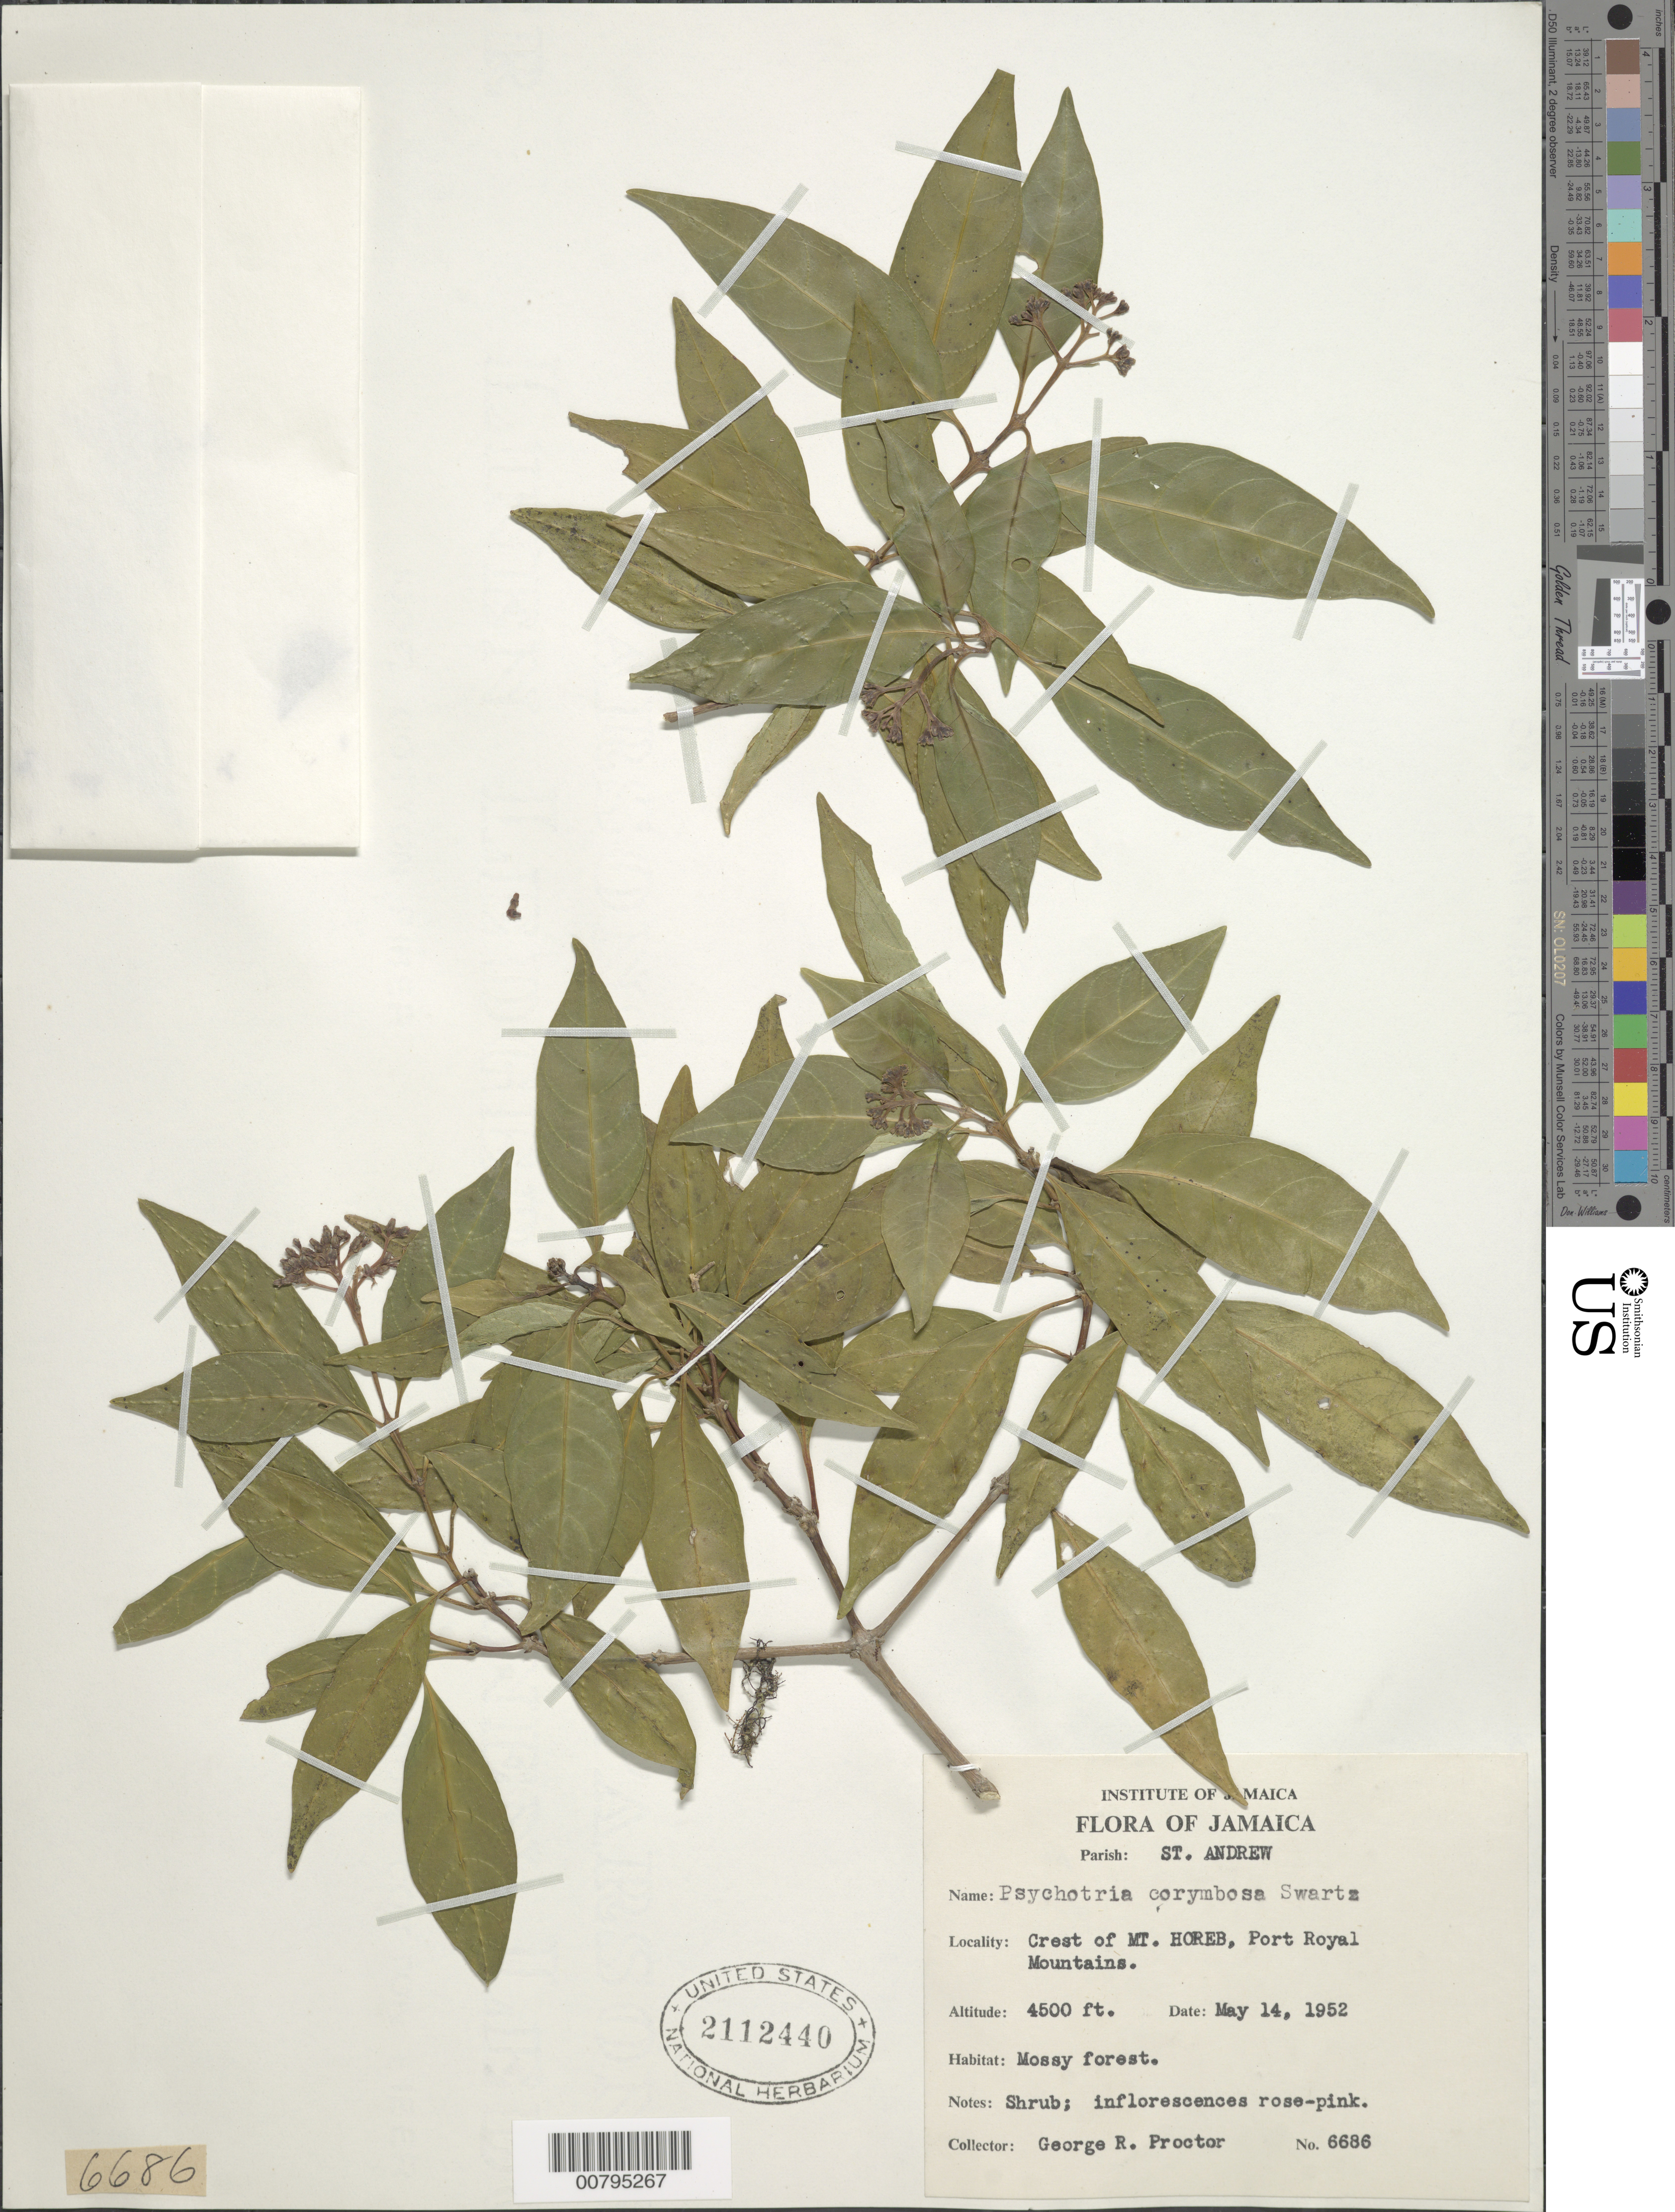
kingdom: Plantae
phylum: Tracheophyta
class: Magnoliopsida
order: Gentianales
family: Rubiaceae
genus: Psychotria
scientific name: Psychotria corymbosa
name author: Sw.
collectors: G. R. Proctor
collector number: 6686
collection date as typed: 14 May 1952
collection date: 1952-05-14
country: Jamaica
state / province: Saint Andrew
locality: Crest of Mt. Horeb, Port Royal Mountains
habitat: Mossy forest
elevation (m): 1372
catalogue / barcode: US 2112440